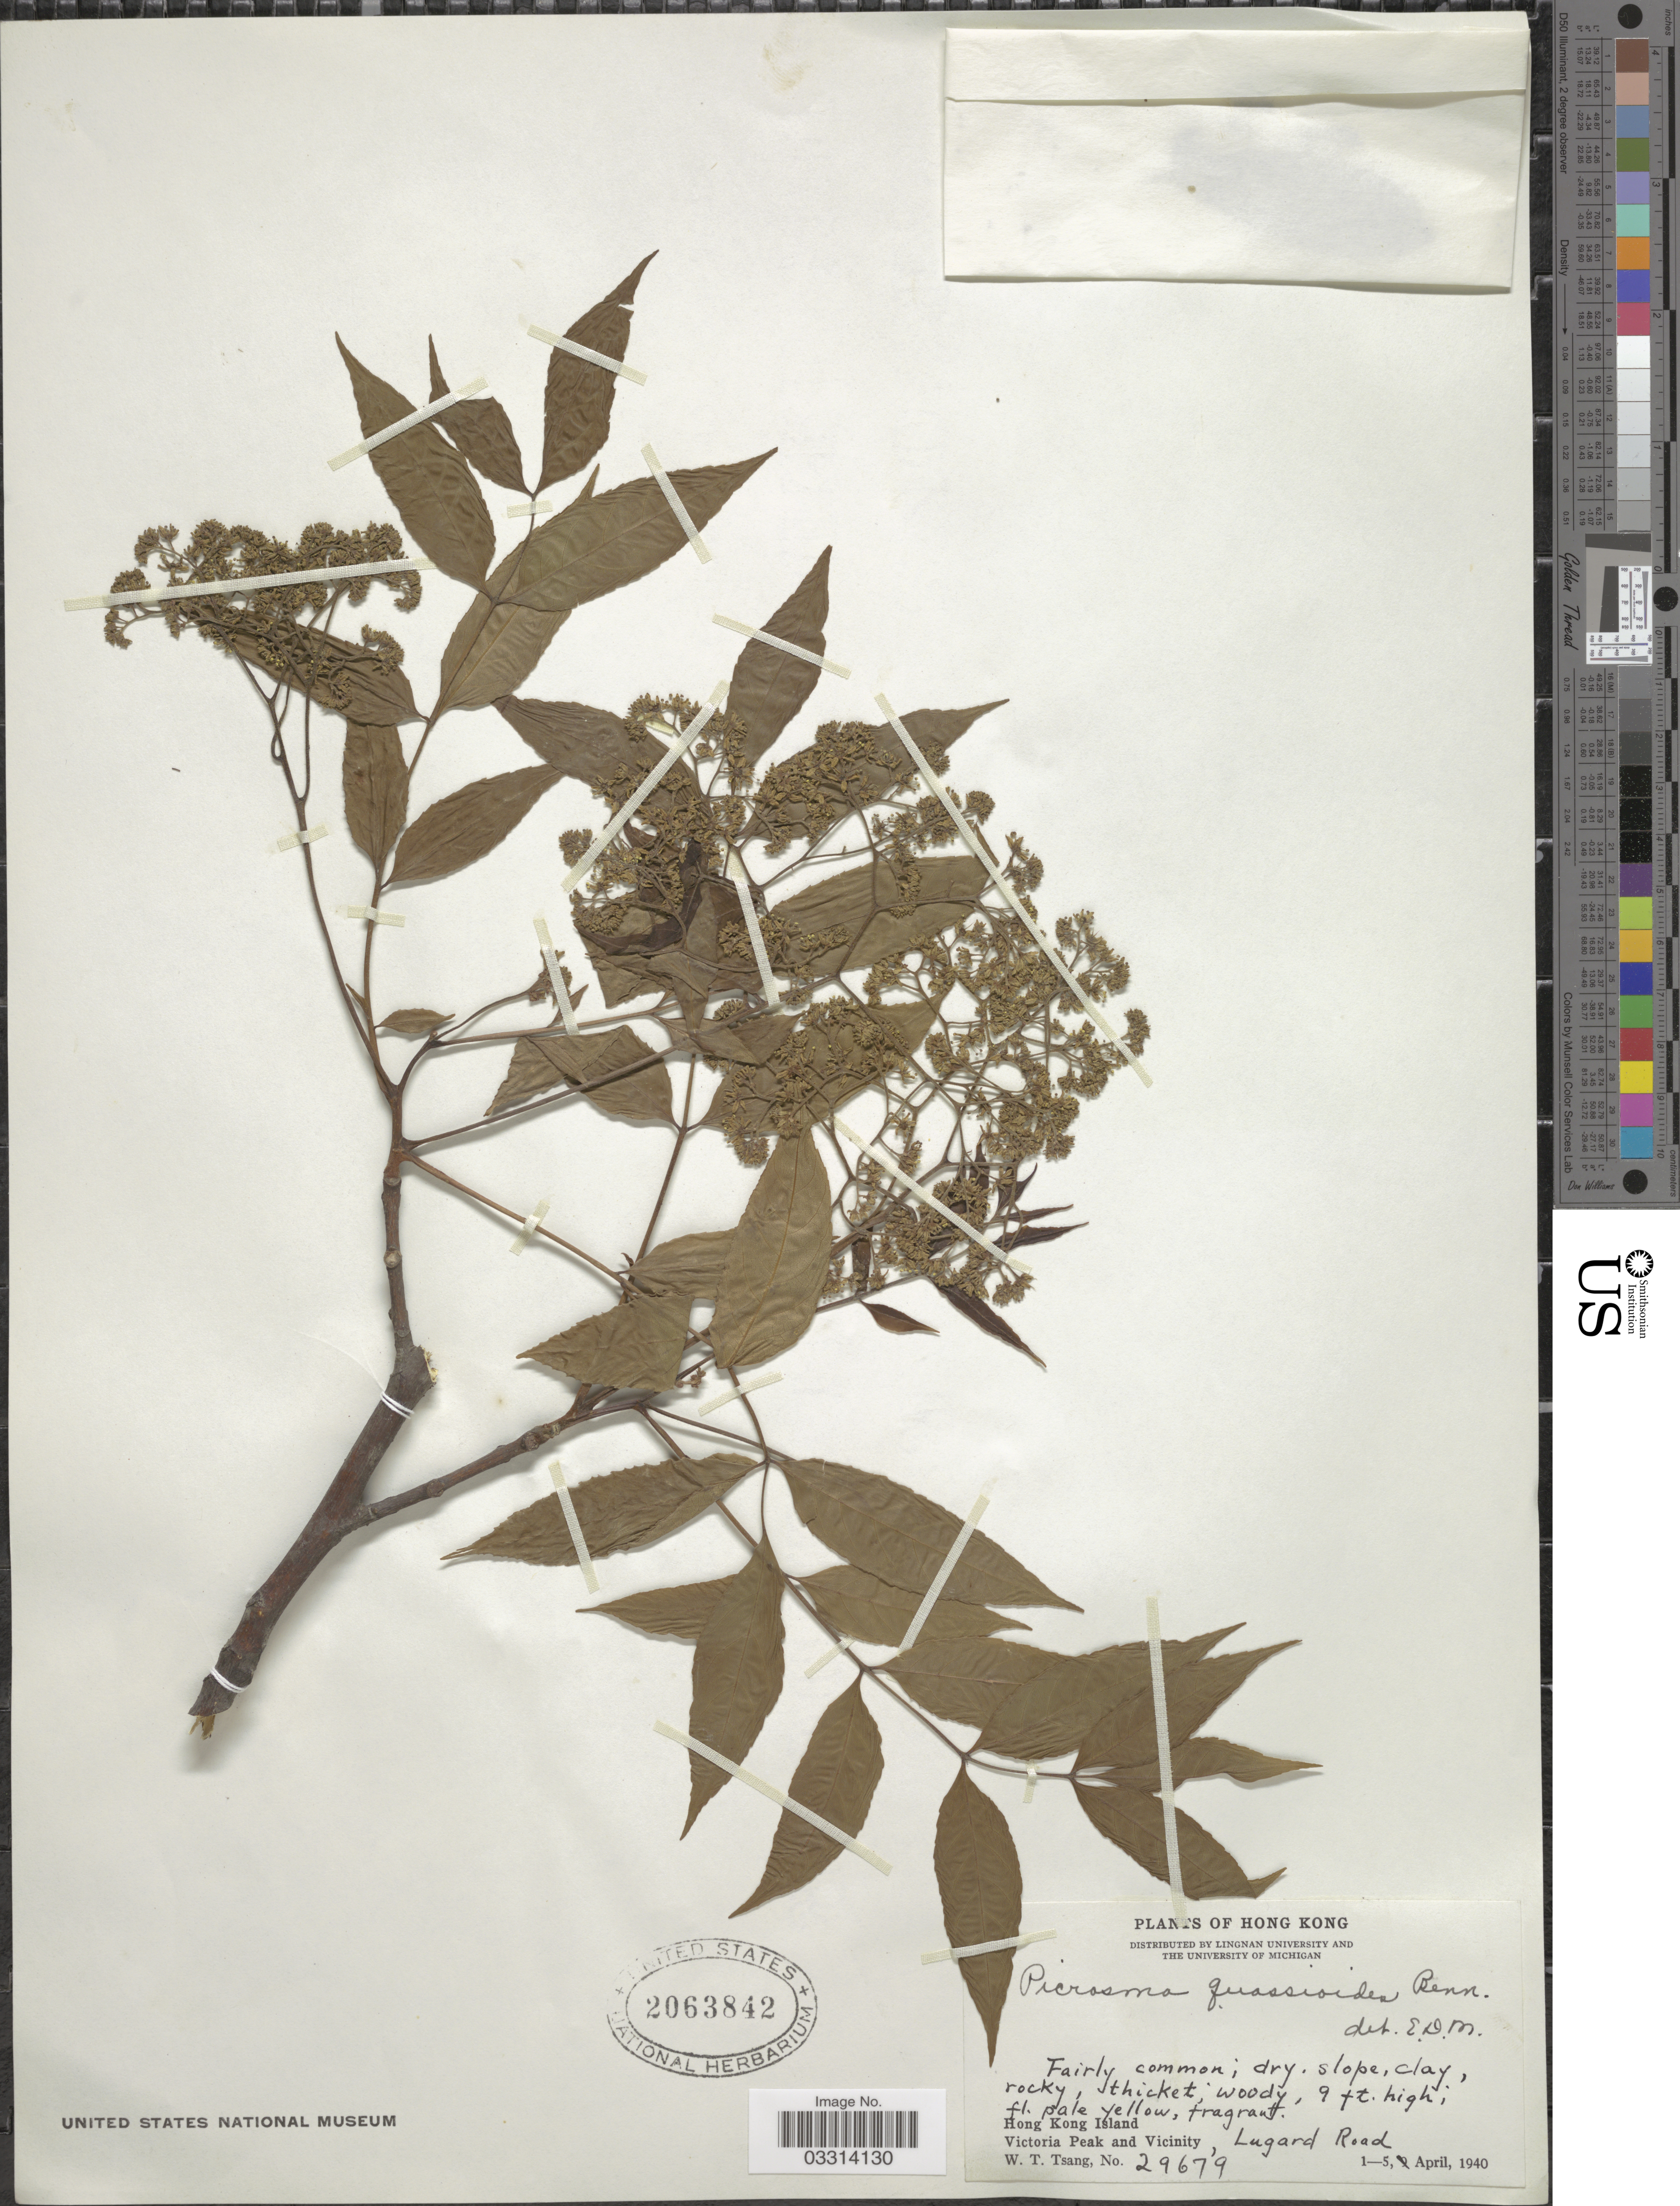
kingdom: Plantae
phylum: Tracheophyta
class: Magnoliopsida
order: Sapindales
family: Simaroubaceae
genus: Picrasma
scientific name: Picrasma quassioides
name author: (D. Don) Benn.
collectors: W. T. Tsang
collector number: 29679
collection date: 1940-04-01/1940-04-05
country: China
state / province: Hong Kong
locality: Hong Kong Island, Victoria Peak and Vicinity, Lugard Road.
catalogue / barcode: US 2063842